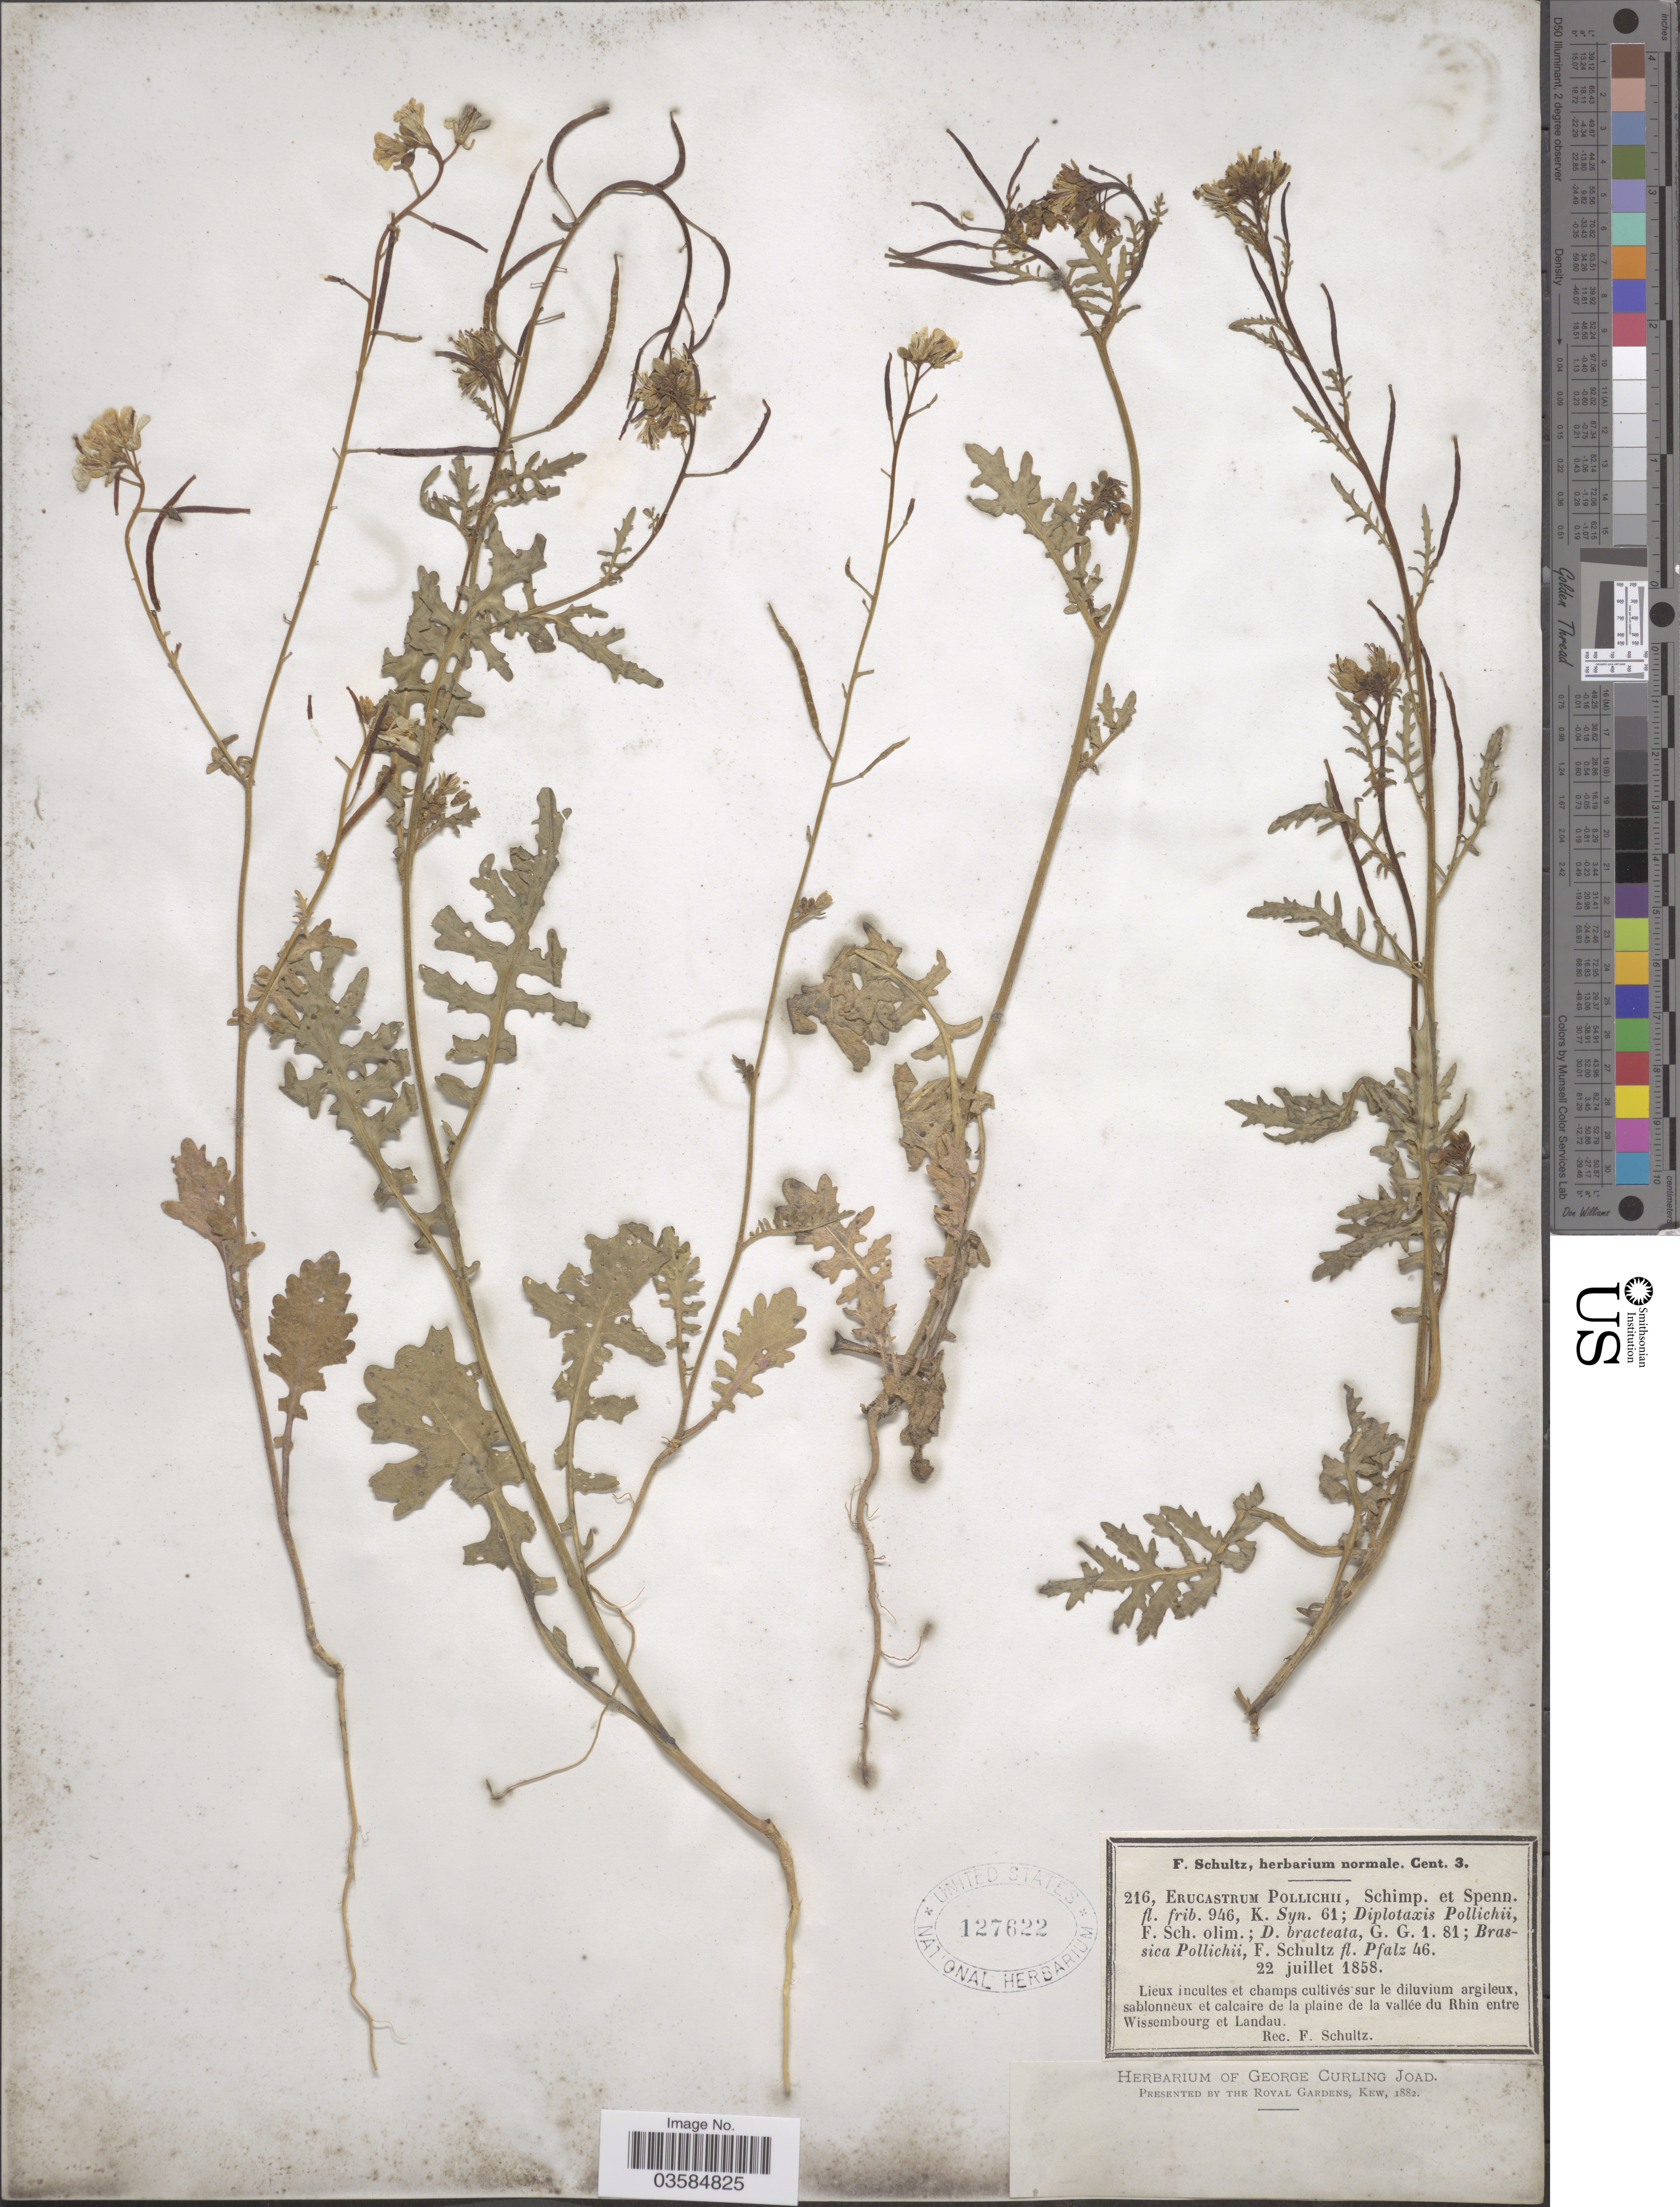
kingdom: Plantae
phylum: Tracheophyta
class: Magnoliopsida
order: Brassicales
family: Brassicaceae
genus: Erucastrum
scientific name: Erucastrum pollichii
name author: Schimp. & Spenn.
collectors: F. Schultz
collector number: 216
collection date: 1858-07-22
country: France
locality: Calcaire de la plaine de la vallée du Rhin entre Wissembourg et Landau.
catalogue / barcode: US 127622